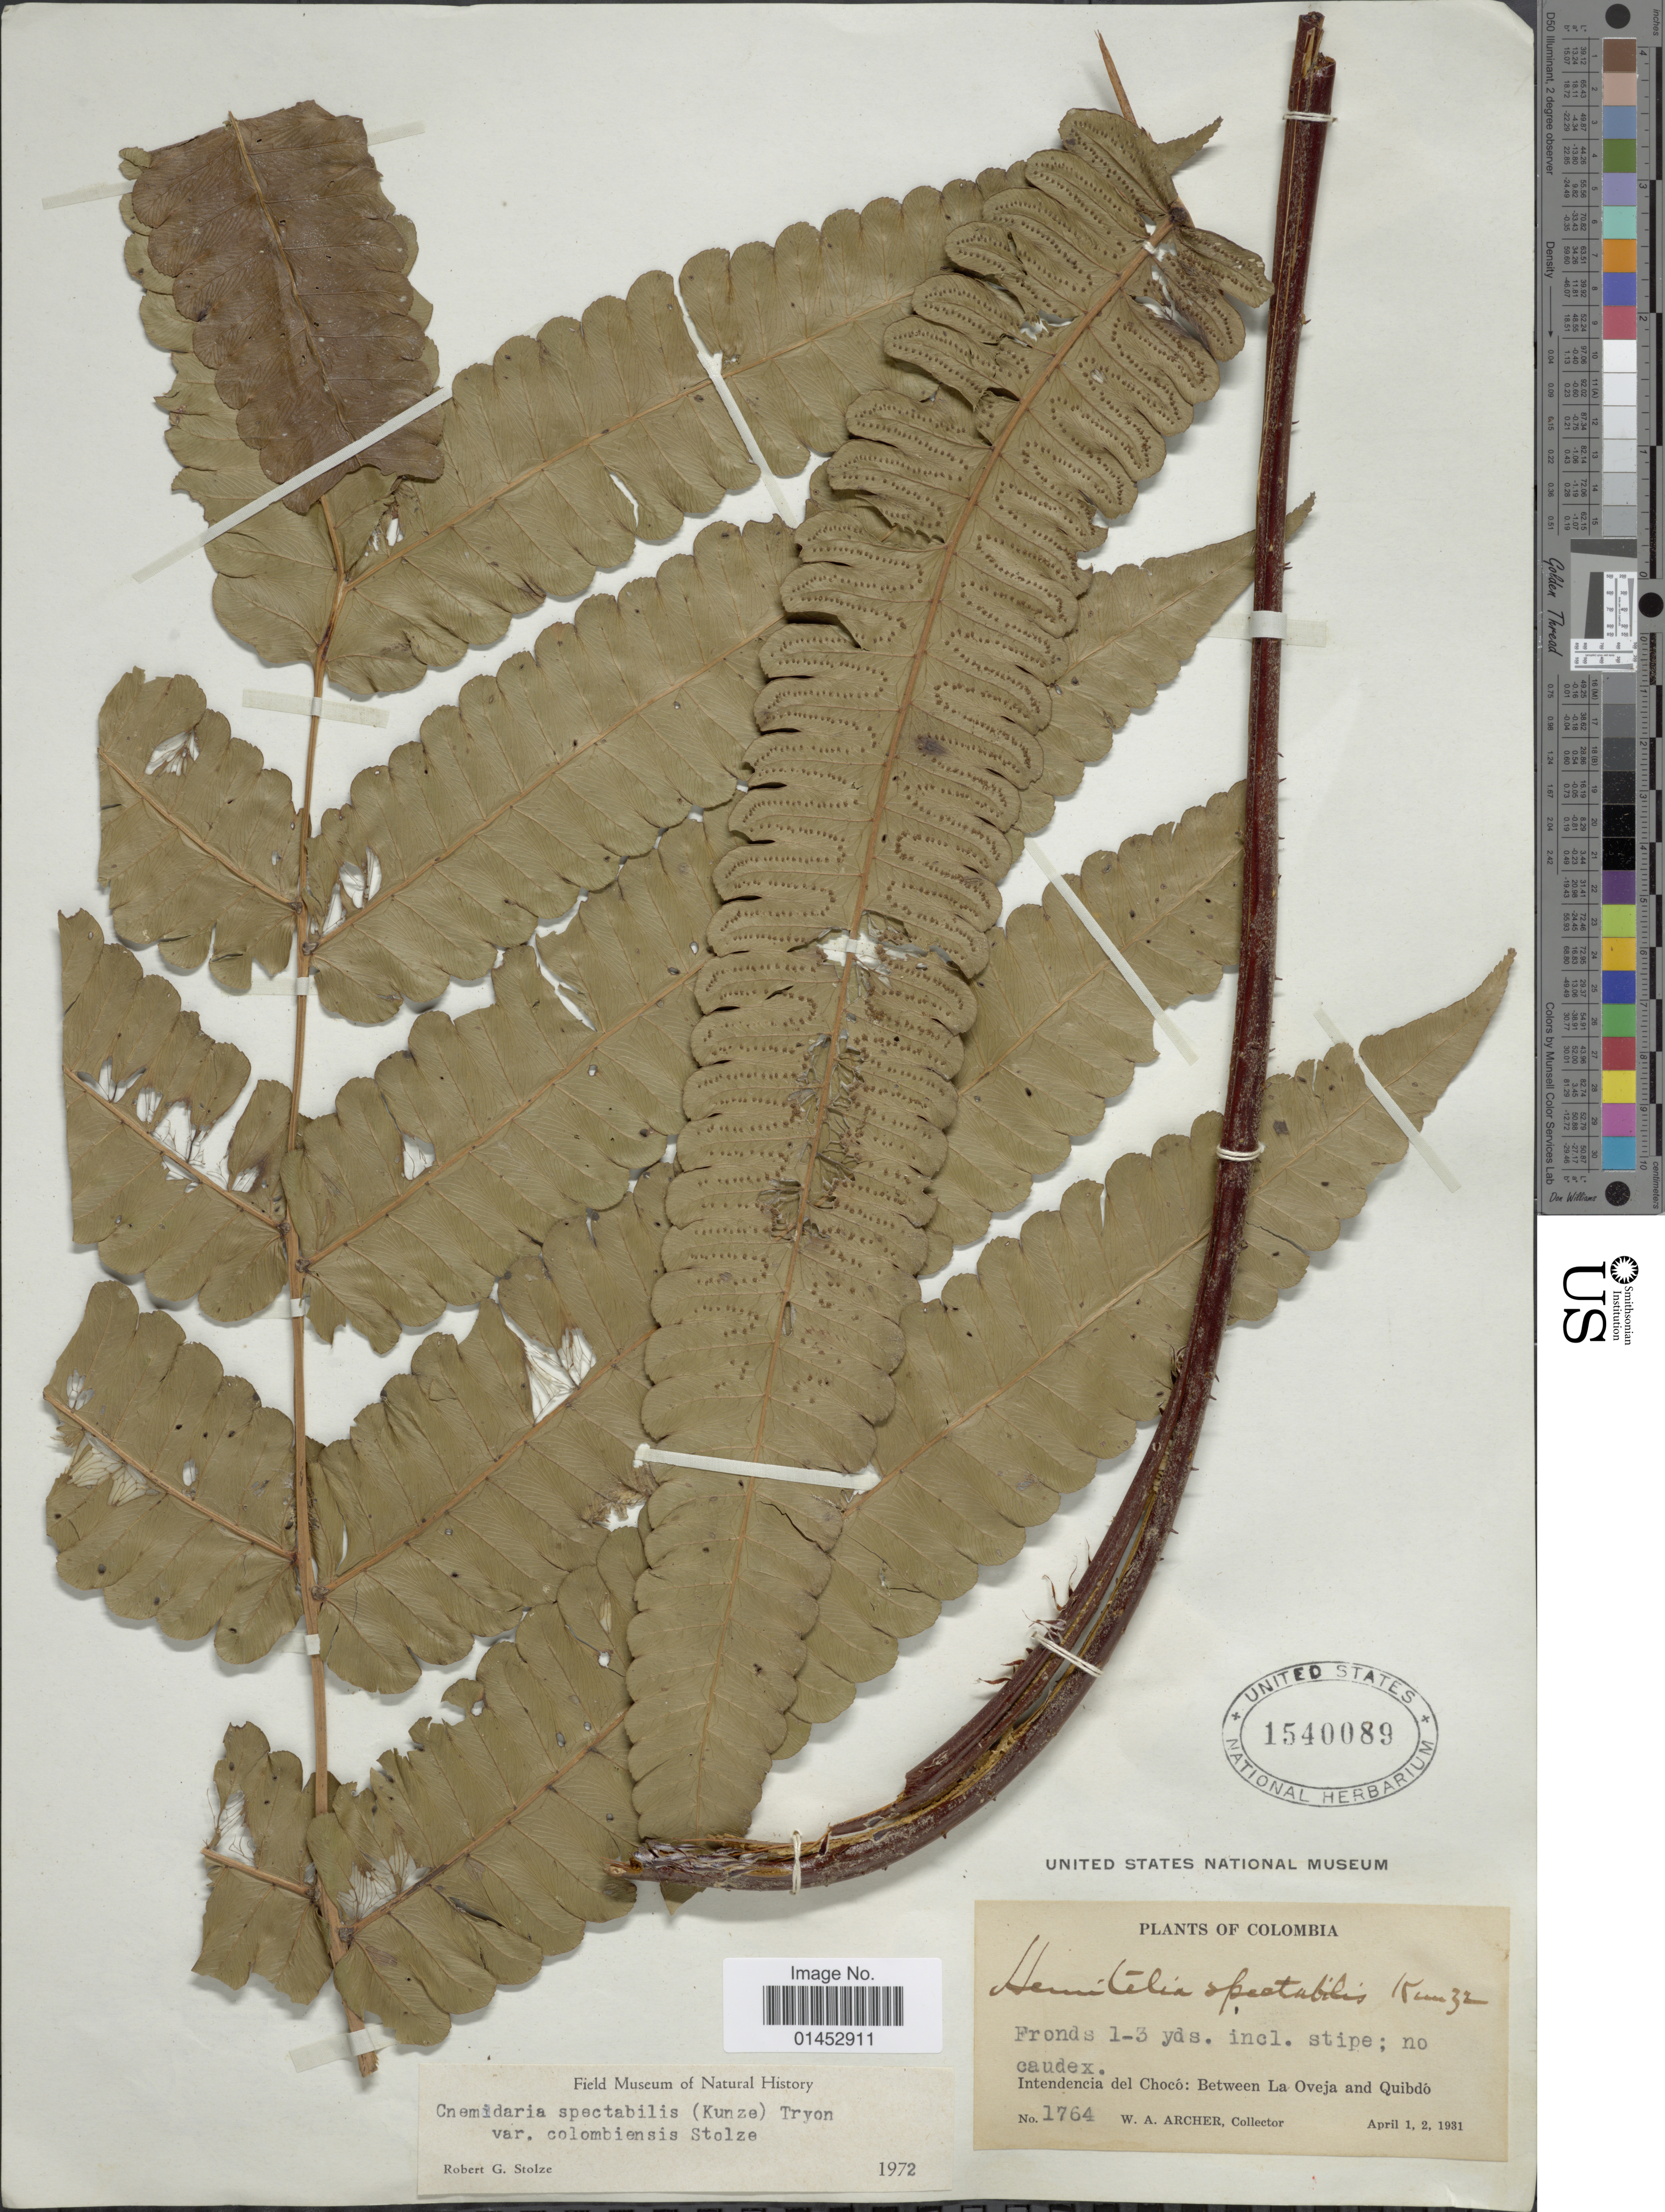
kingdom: Plantae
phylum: Tracheophyta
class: Polypodiopsida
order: Cyatheales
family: Cyatheaceae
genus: Cyathea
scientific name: Cyathea spectabilis var. colombiana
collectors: W. A. Archer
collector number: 1764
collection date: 1931-04-01/1931-04-02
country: Colombia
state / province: Chocó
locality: Intendencia El Chocó: Between La Oveja and Quibdó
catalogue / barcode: US 1540089